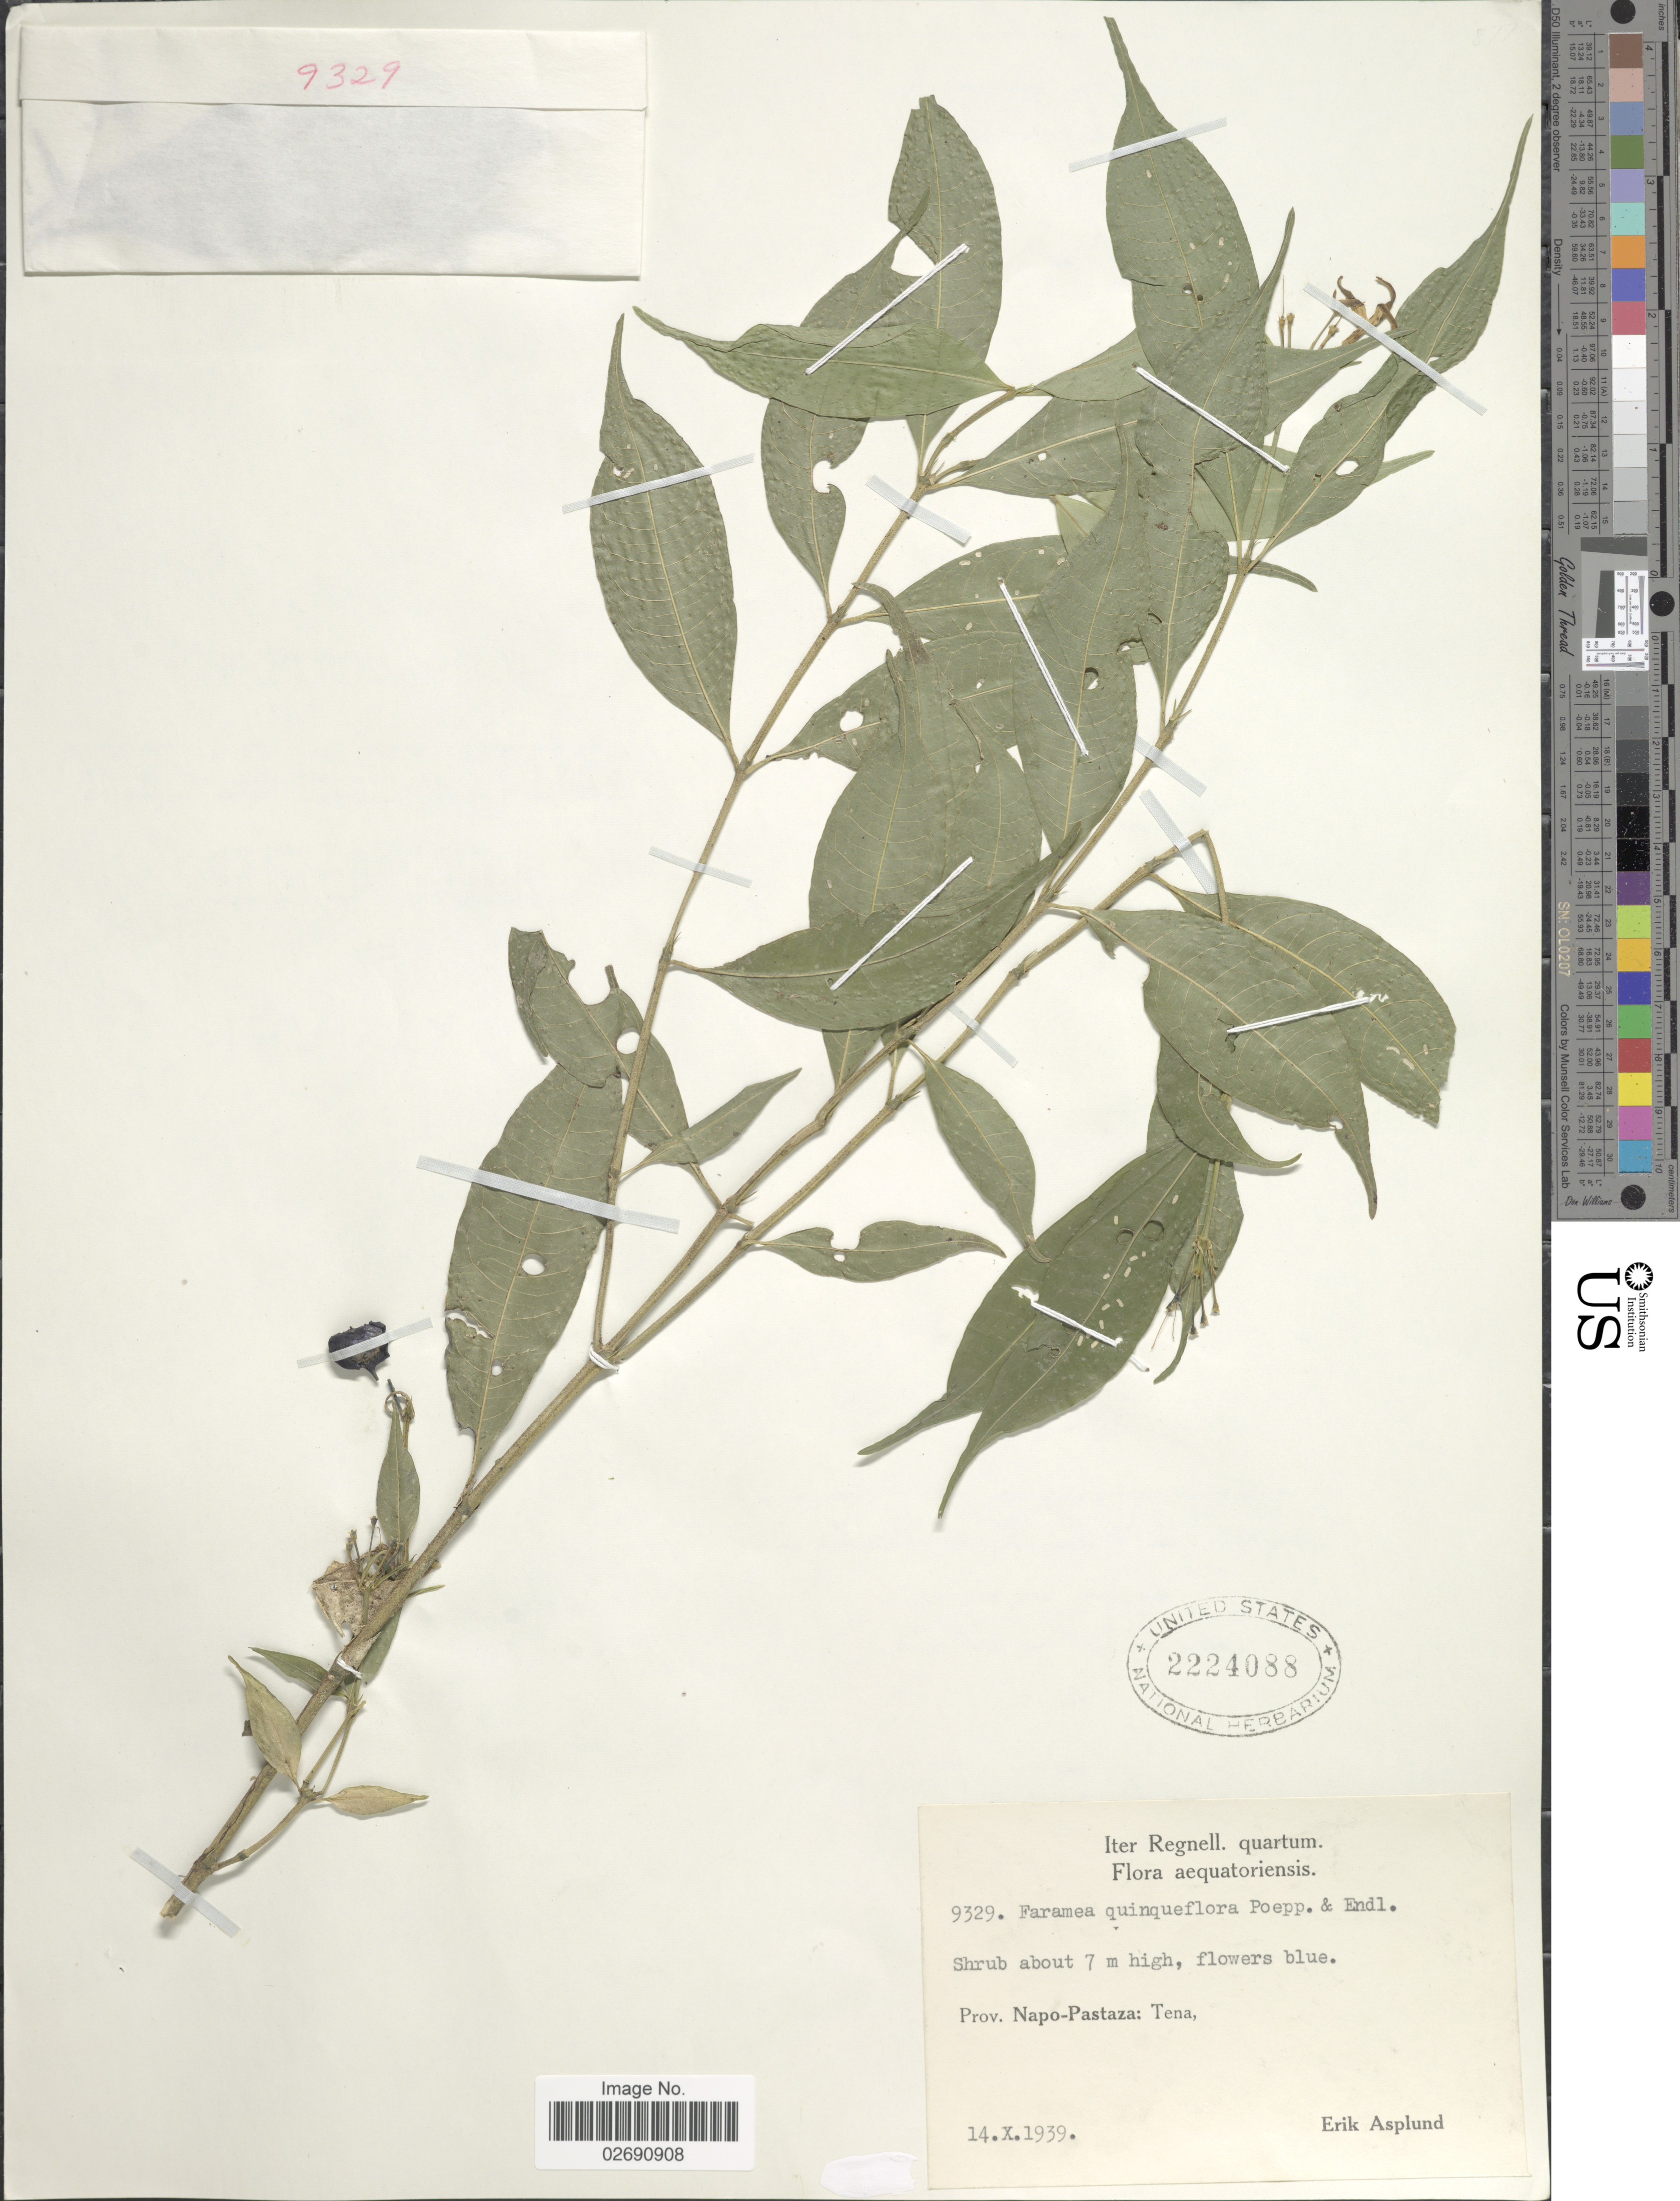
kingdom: Plantae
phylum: Tracheophyta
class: Magnoliopsida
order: Gentianales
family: Rubiaceae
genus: Faramea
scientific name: Faramea quinqueflora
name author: Poepp. & Endl.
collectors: E. Asplund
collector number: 9329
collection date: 1939-10-14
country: Ecuador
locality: Napo-Pastaza: Tena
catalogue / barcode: US 2224088